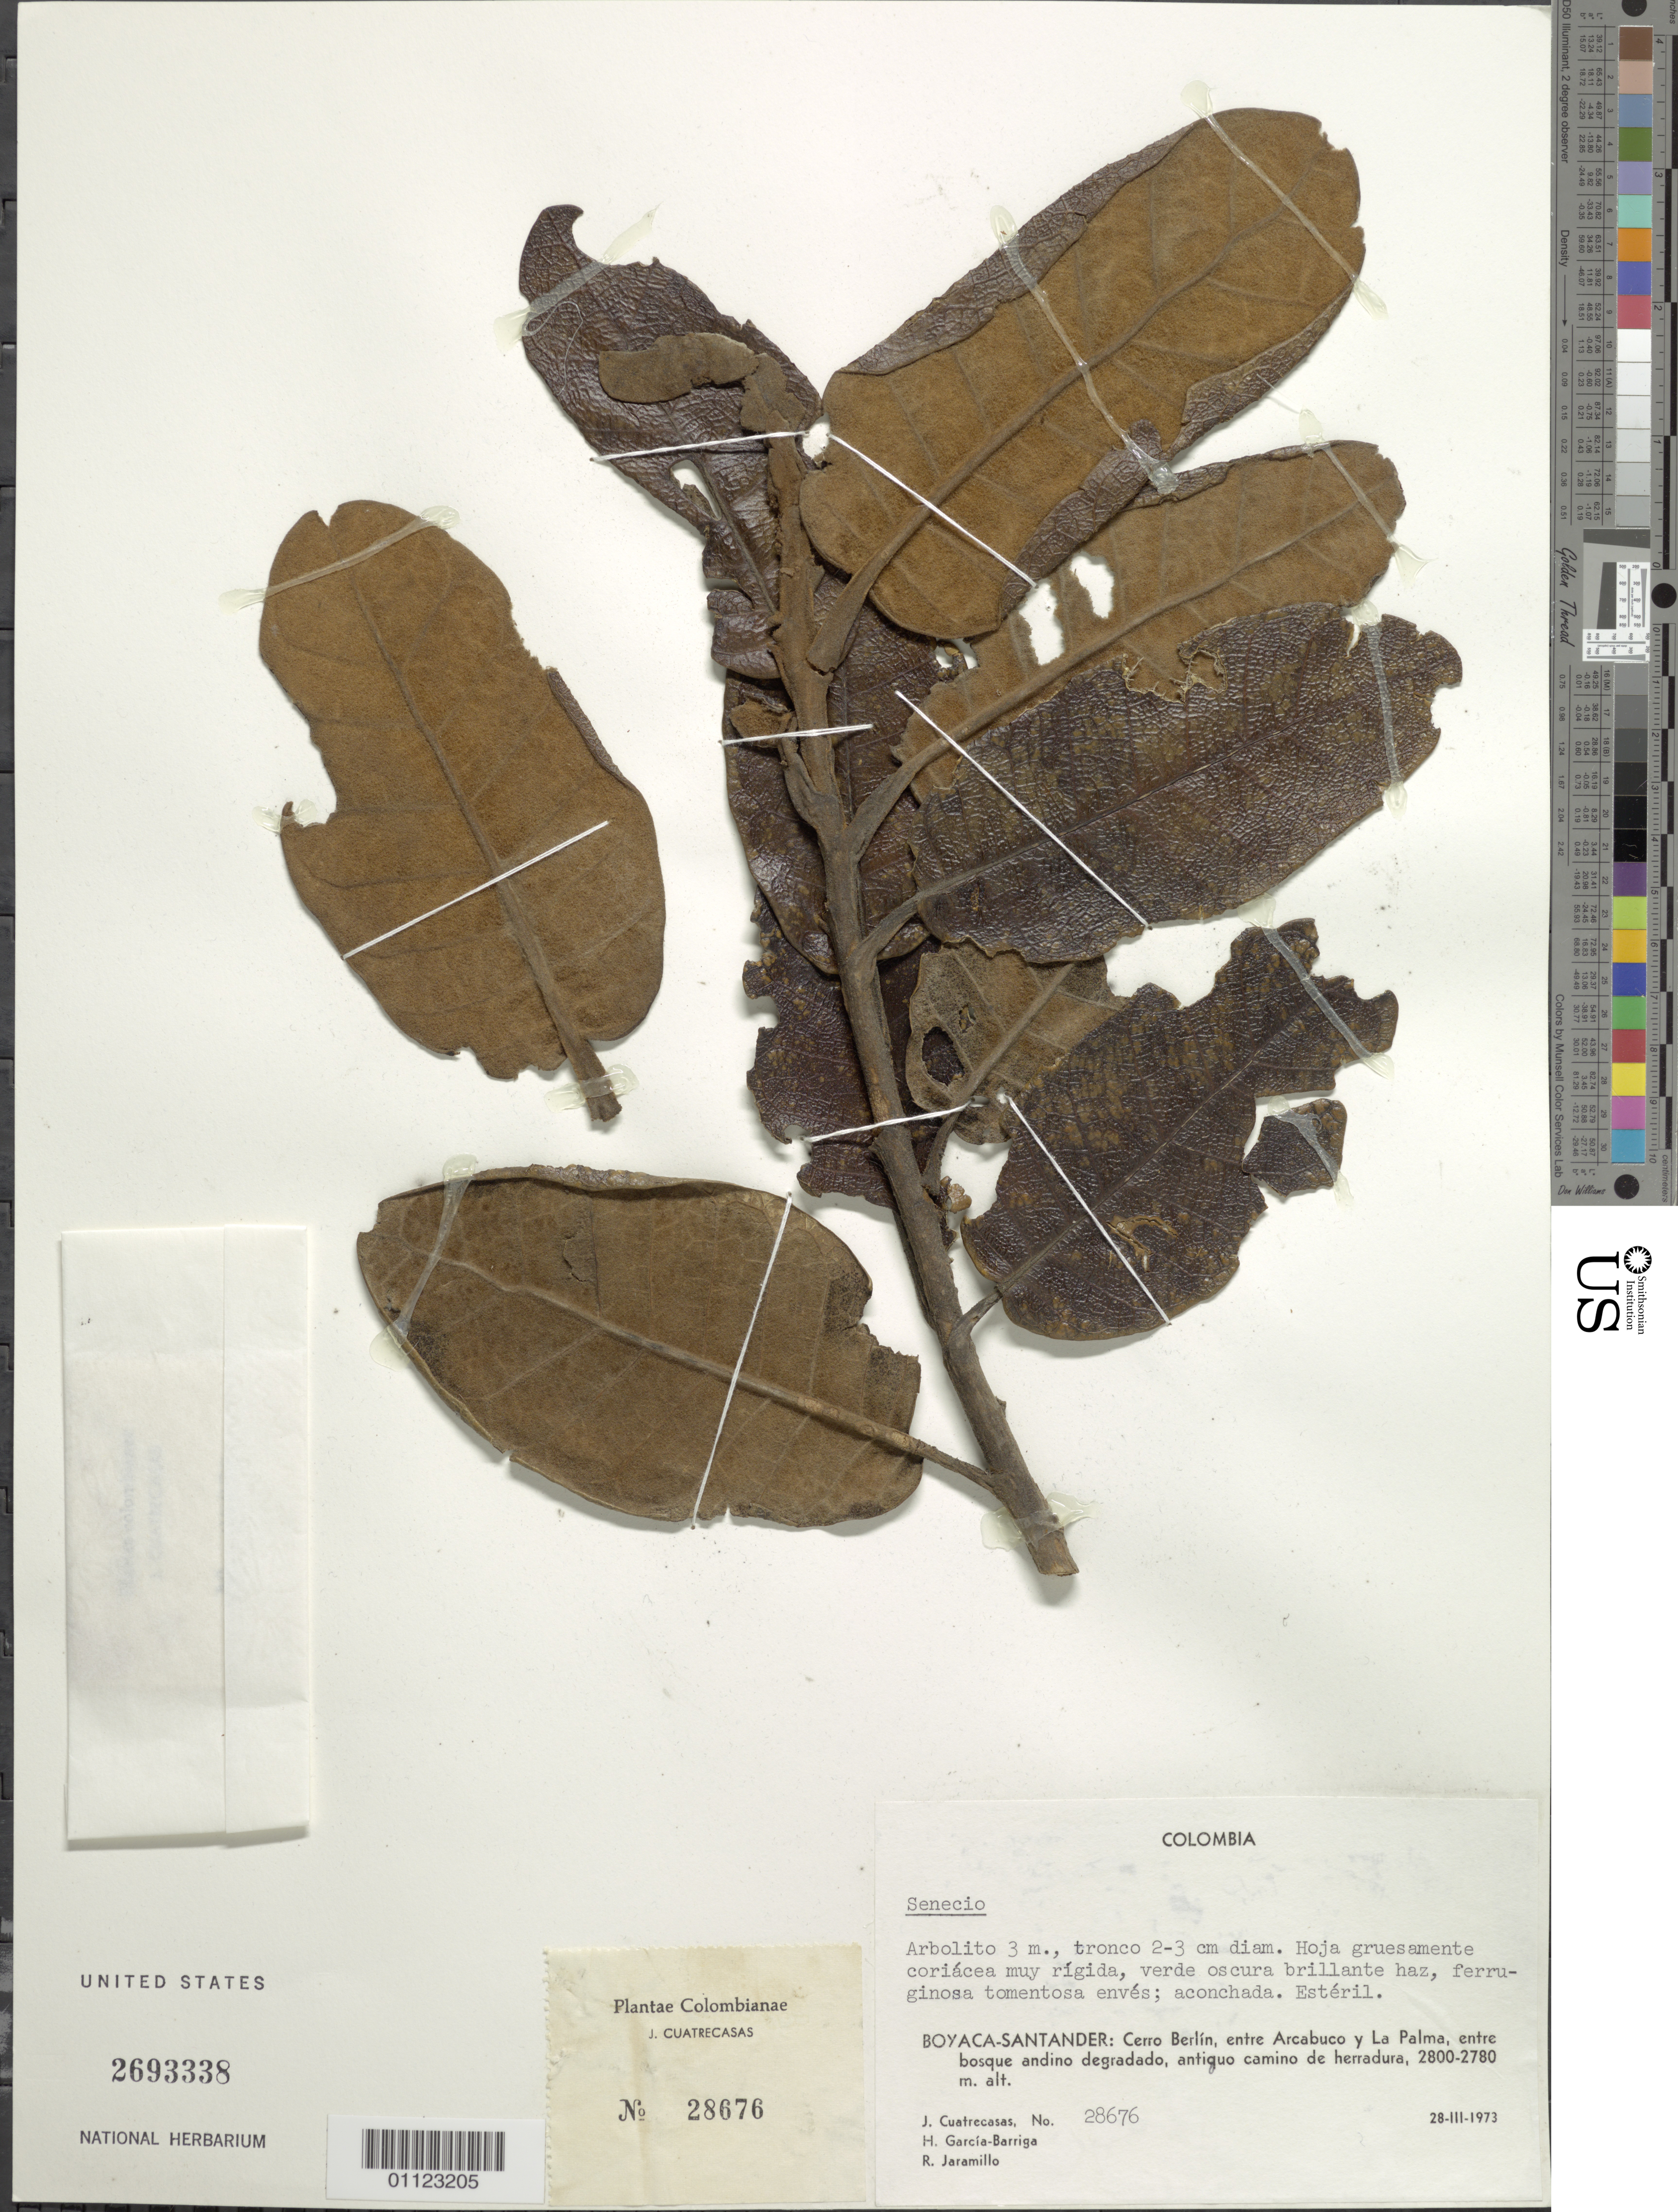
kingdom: Plantae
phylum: Tracheophyta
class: Magnoliopsida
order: Asterales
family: Asteraceae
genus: Pentacalia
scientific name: Pentacalia sp.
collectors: J. Cuatrecasas, H. García Barriga & R. Jaramillo M.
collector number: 28676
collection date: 1973-03-28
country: Colombia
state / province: Boyacá / Santander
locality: Cerro Berlín, entre Arcabuco y La Palma, entre bosque andino degradado, antiquo camino de herradura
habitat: bosque andino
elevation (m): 2780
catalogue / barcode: US 2693338